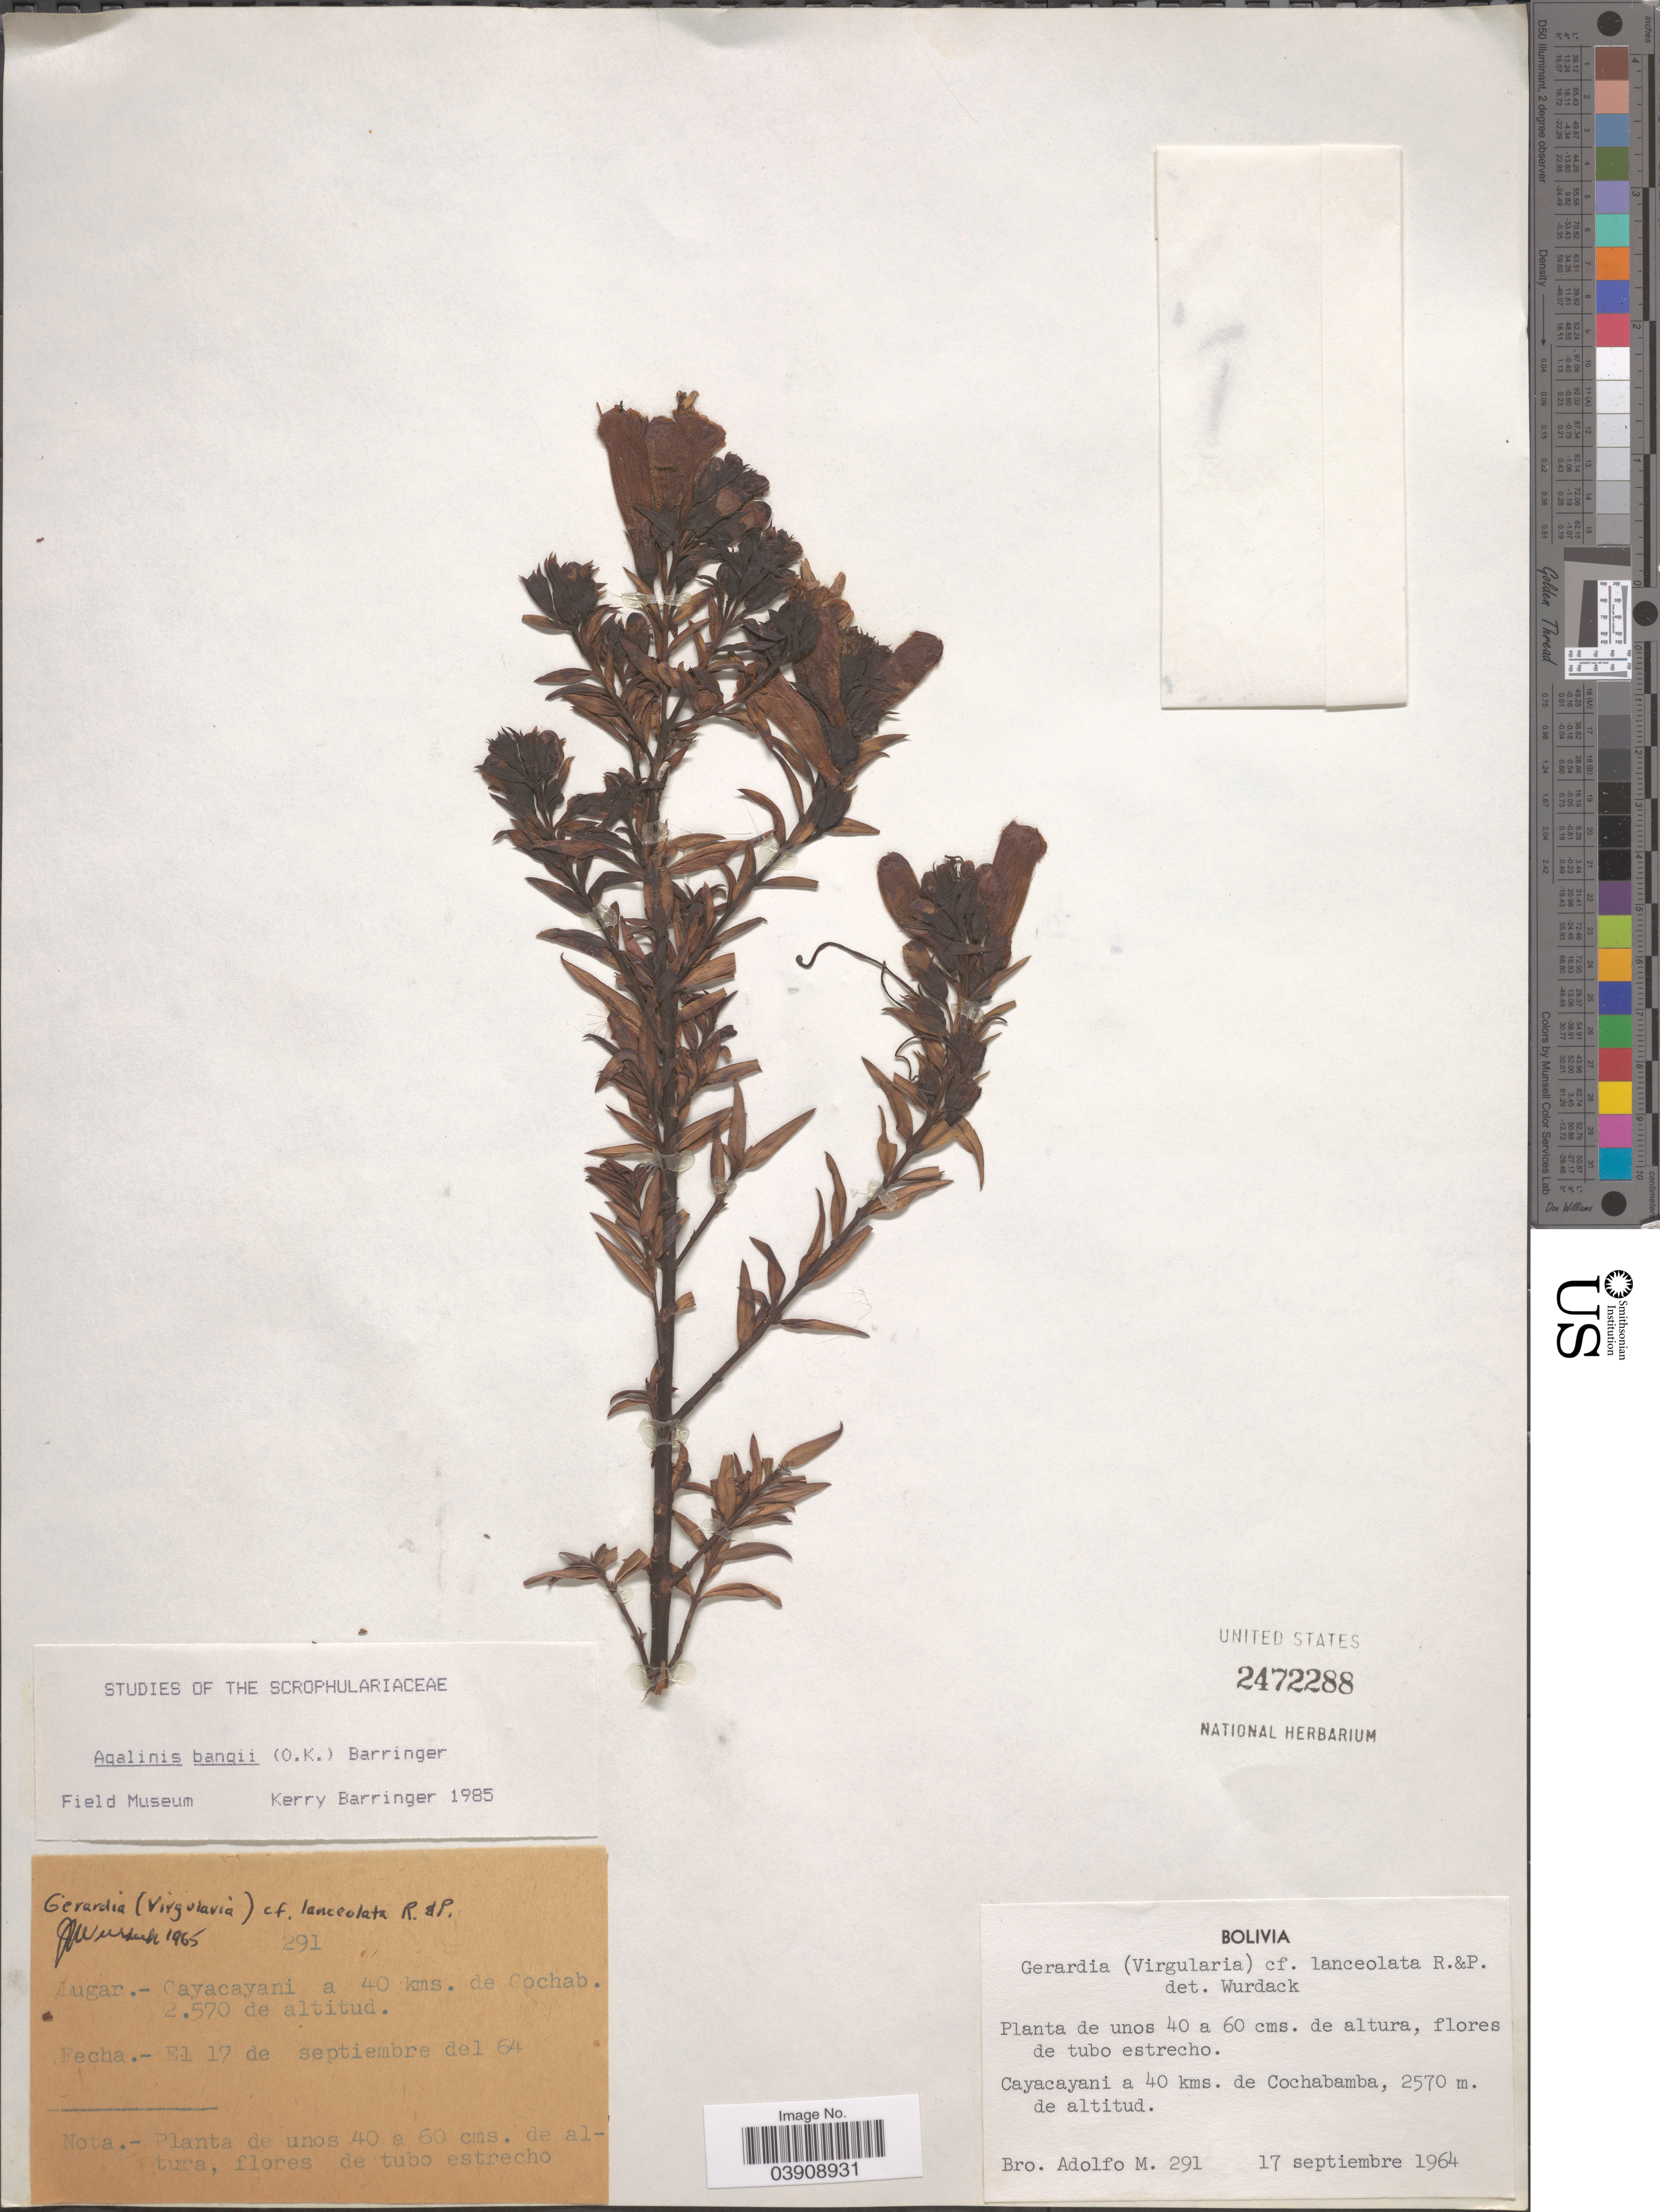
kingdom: Plantae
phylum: Tracheophyta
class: Magnoliopsida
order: Lamiales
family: Orobanchaceae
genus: Agalinis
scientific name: Agalinis bangii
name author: (Kuntze) Barringer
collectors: Bro. Adolfo M.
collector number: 291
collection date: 1964-09-17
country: Bolivia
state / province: Cochabamba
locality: Cayacayani a 40 kms. de Cochabamba.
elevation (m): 2570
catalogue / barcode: US 2472288